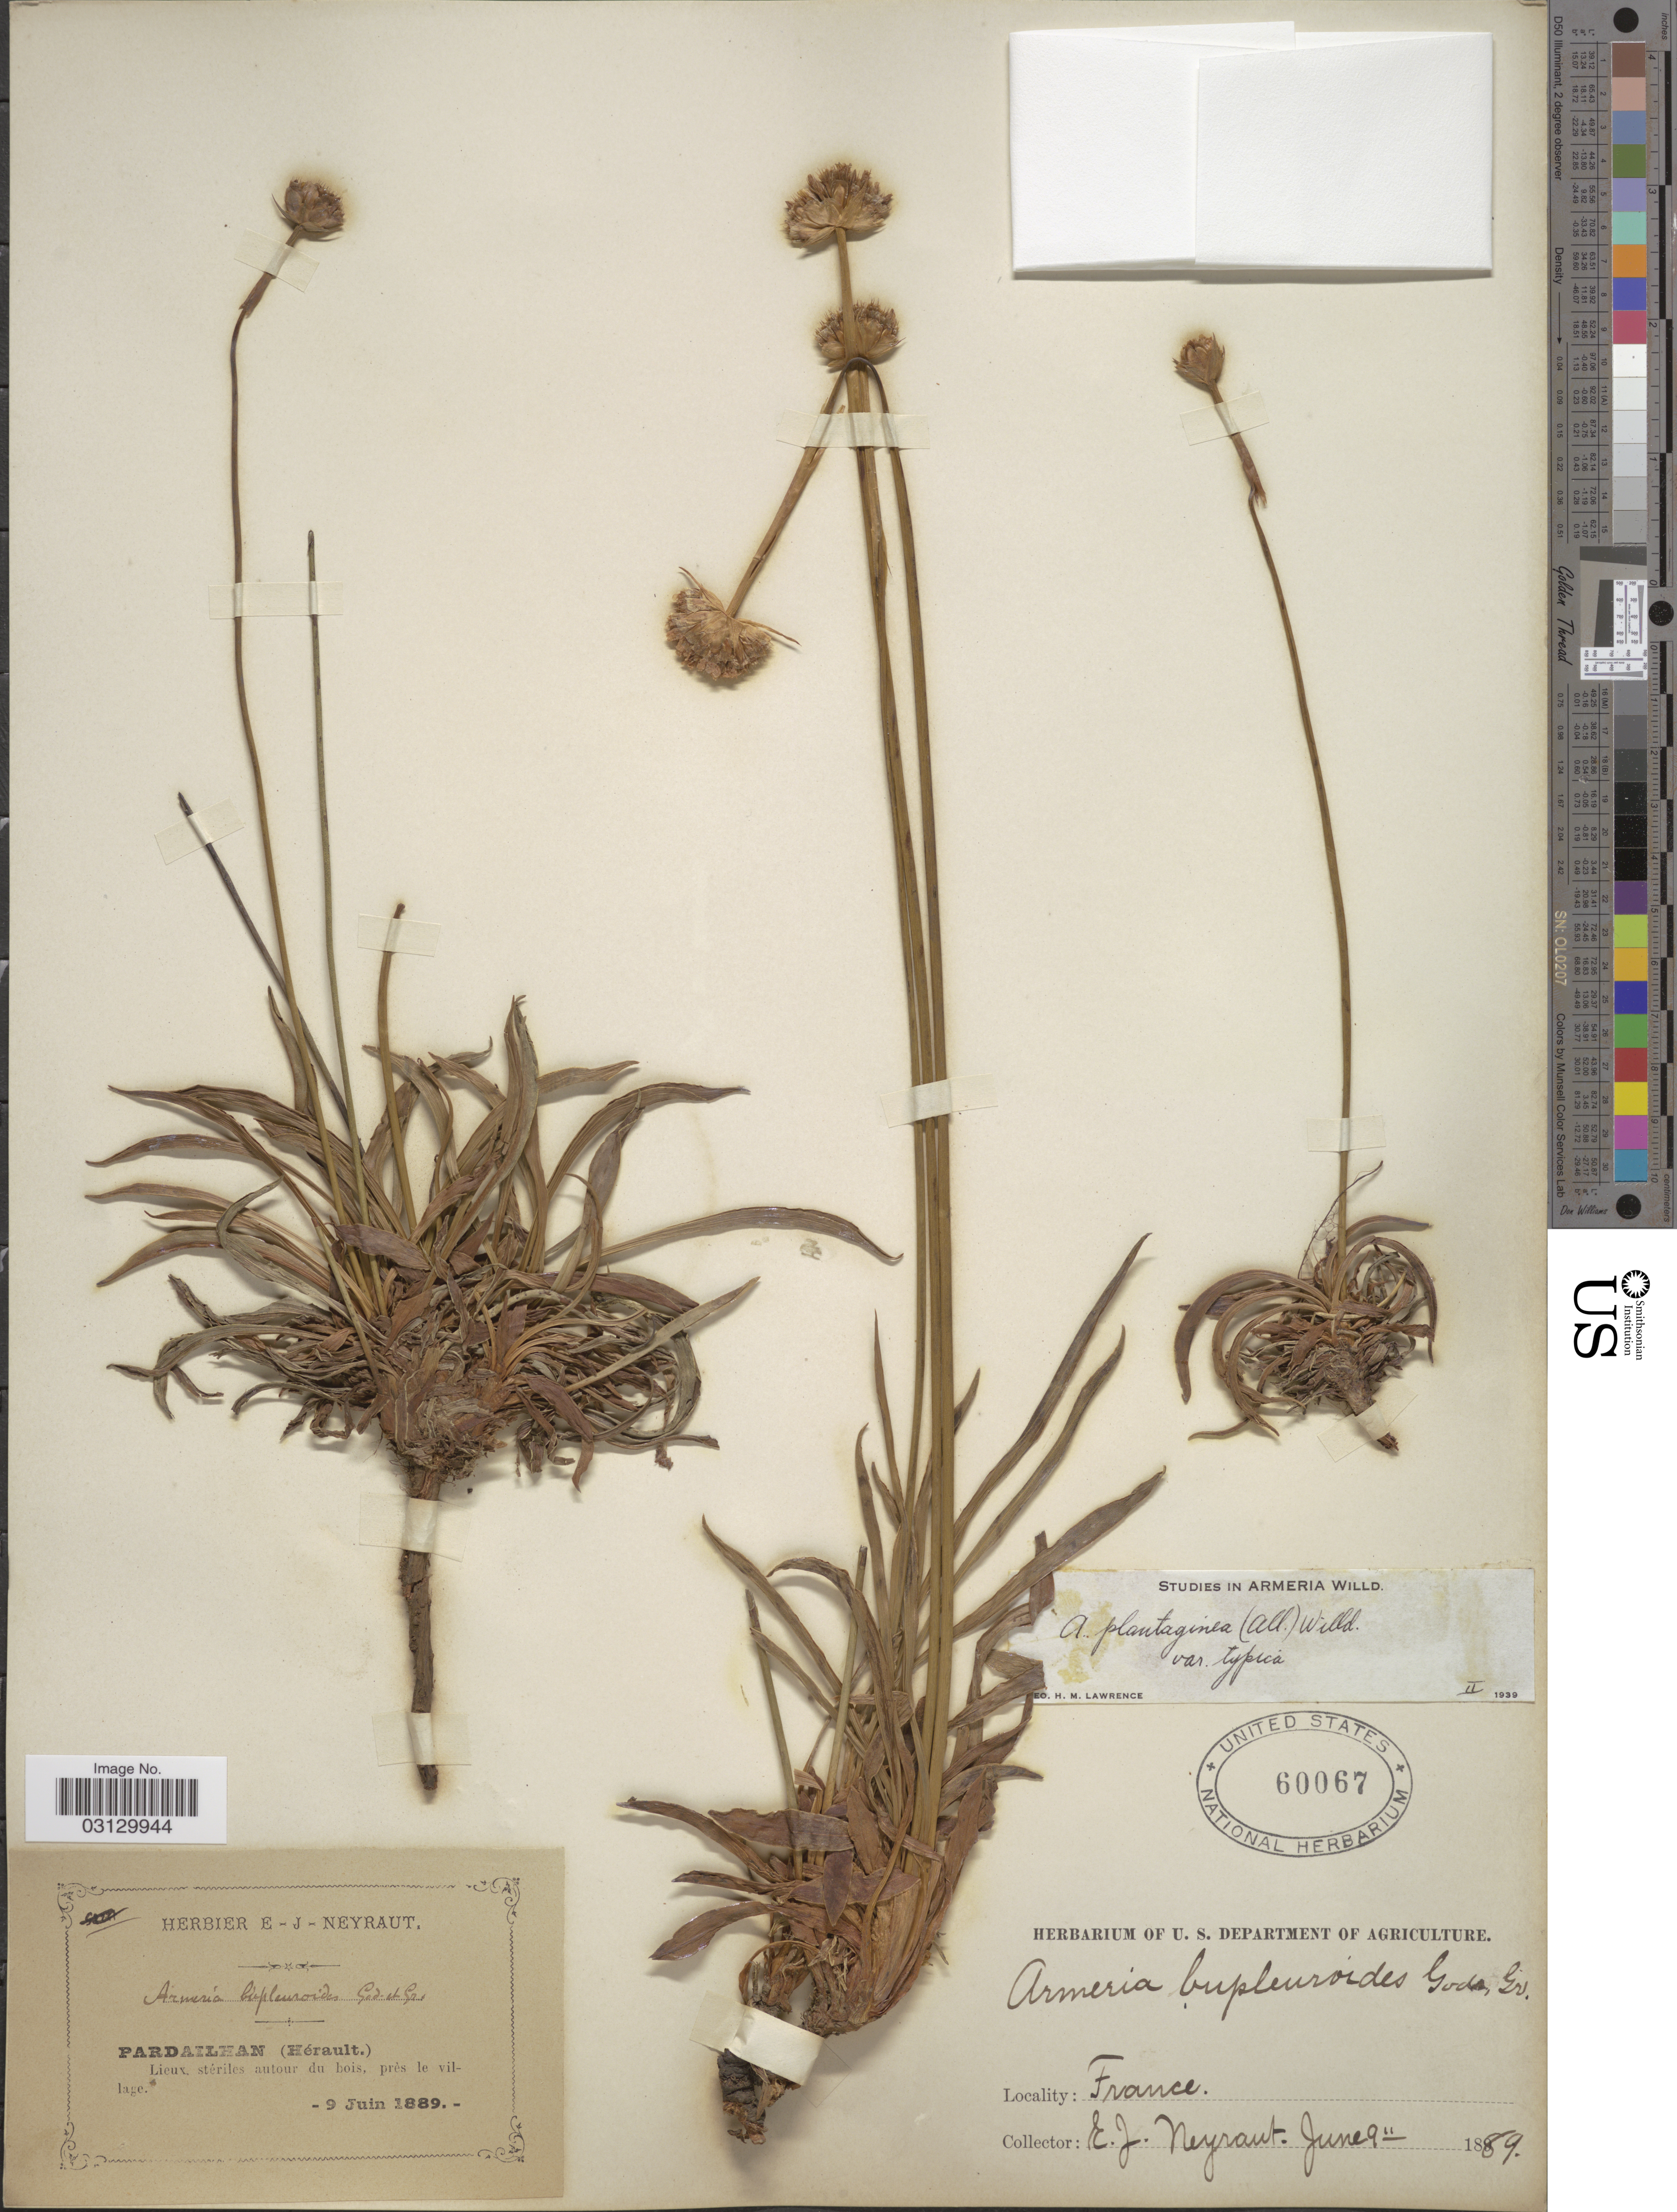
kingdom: Plantae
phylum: Tracheophyta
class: Magnoliopsida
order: Caryophyllales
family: Plumbaginaceae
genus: Armeria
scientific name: Armeria arenaria subsp. arenaria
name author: (Pers.) F. Dietr.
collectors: E. Neyraut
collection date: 1889-06-09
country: France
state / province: Occitanie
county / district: Hérault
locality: Pardailhan (Hérault). Lieux stériles autour du bois, près le village.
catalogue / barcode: US 60067